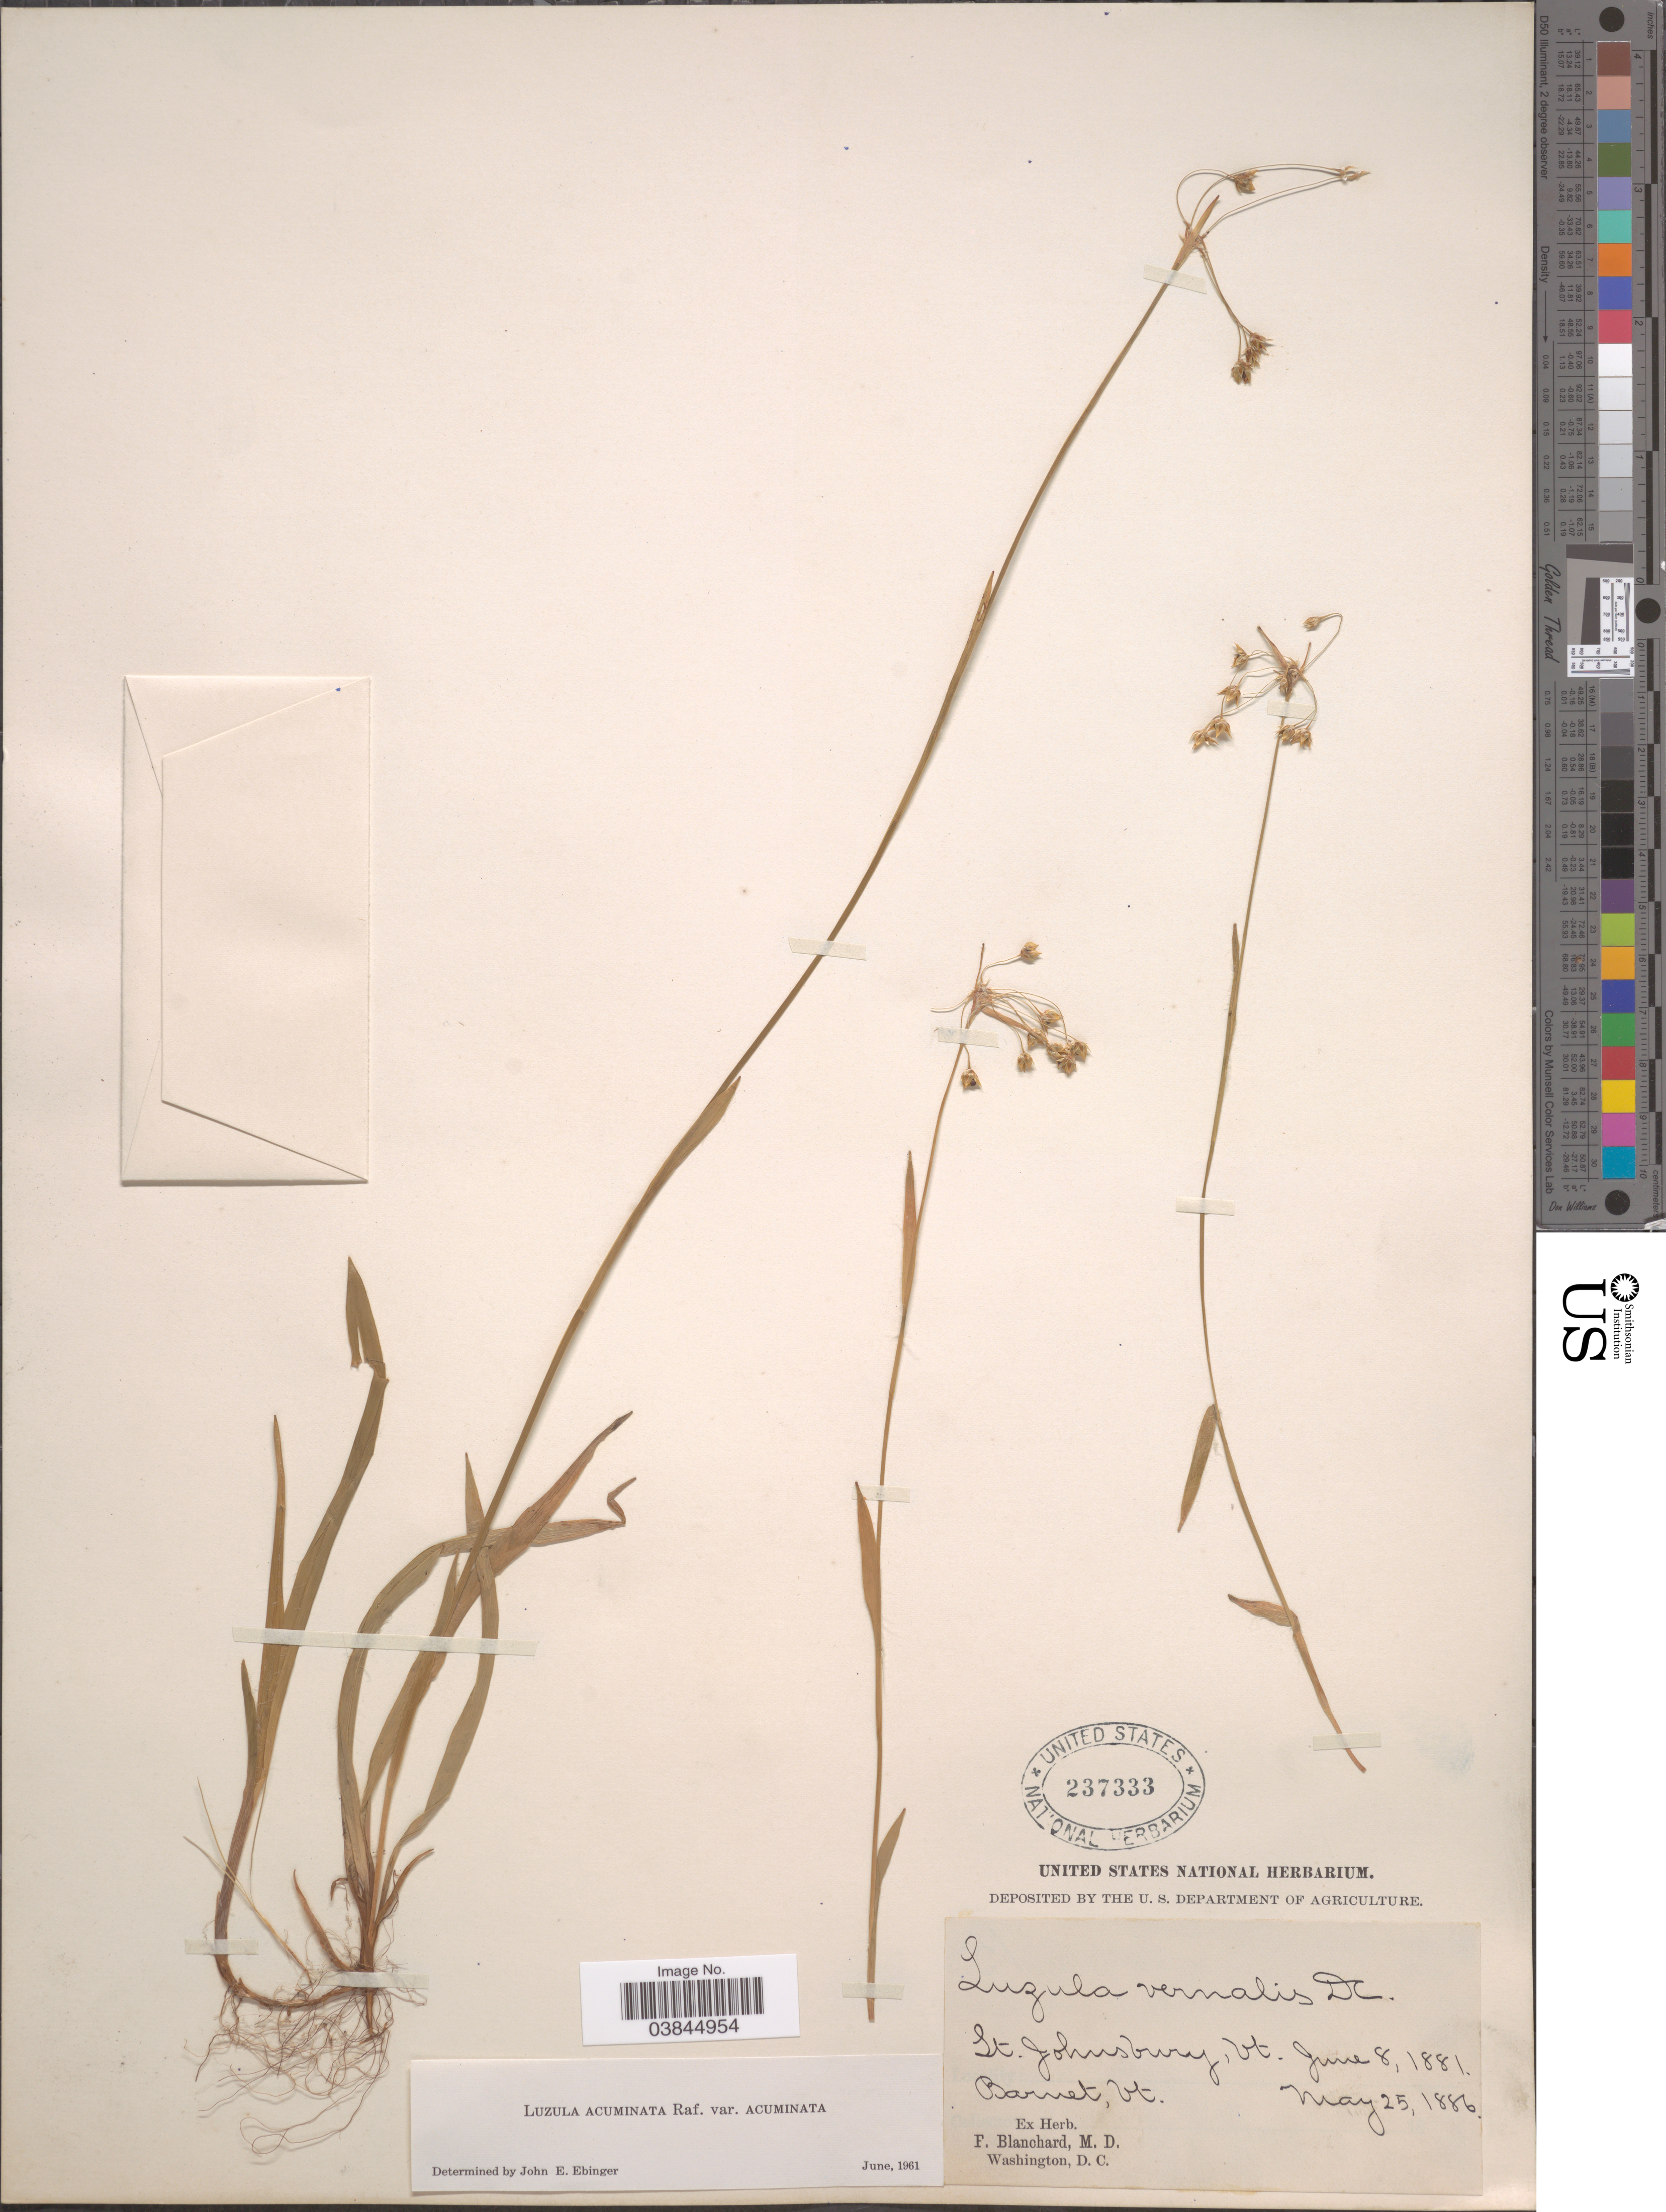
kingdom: Plantae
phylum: Tracheophyta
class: Liliopsida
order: Poales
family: Juncaceae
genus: Luzula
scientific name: Luzula acuminata var. acuminata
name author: Raf.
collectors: F. Blanchard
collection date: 1881-06-05/1886-05-25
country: United States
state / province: Vermont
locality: St.Johnsburg. Barnet.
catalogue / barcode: US 237333